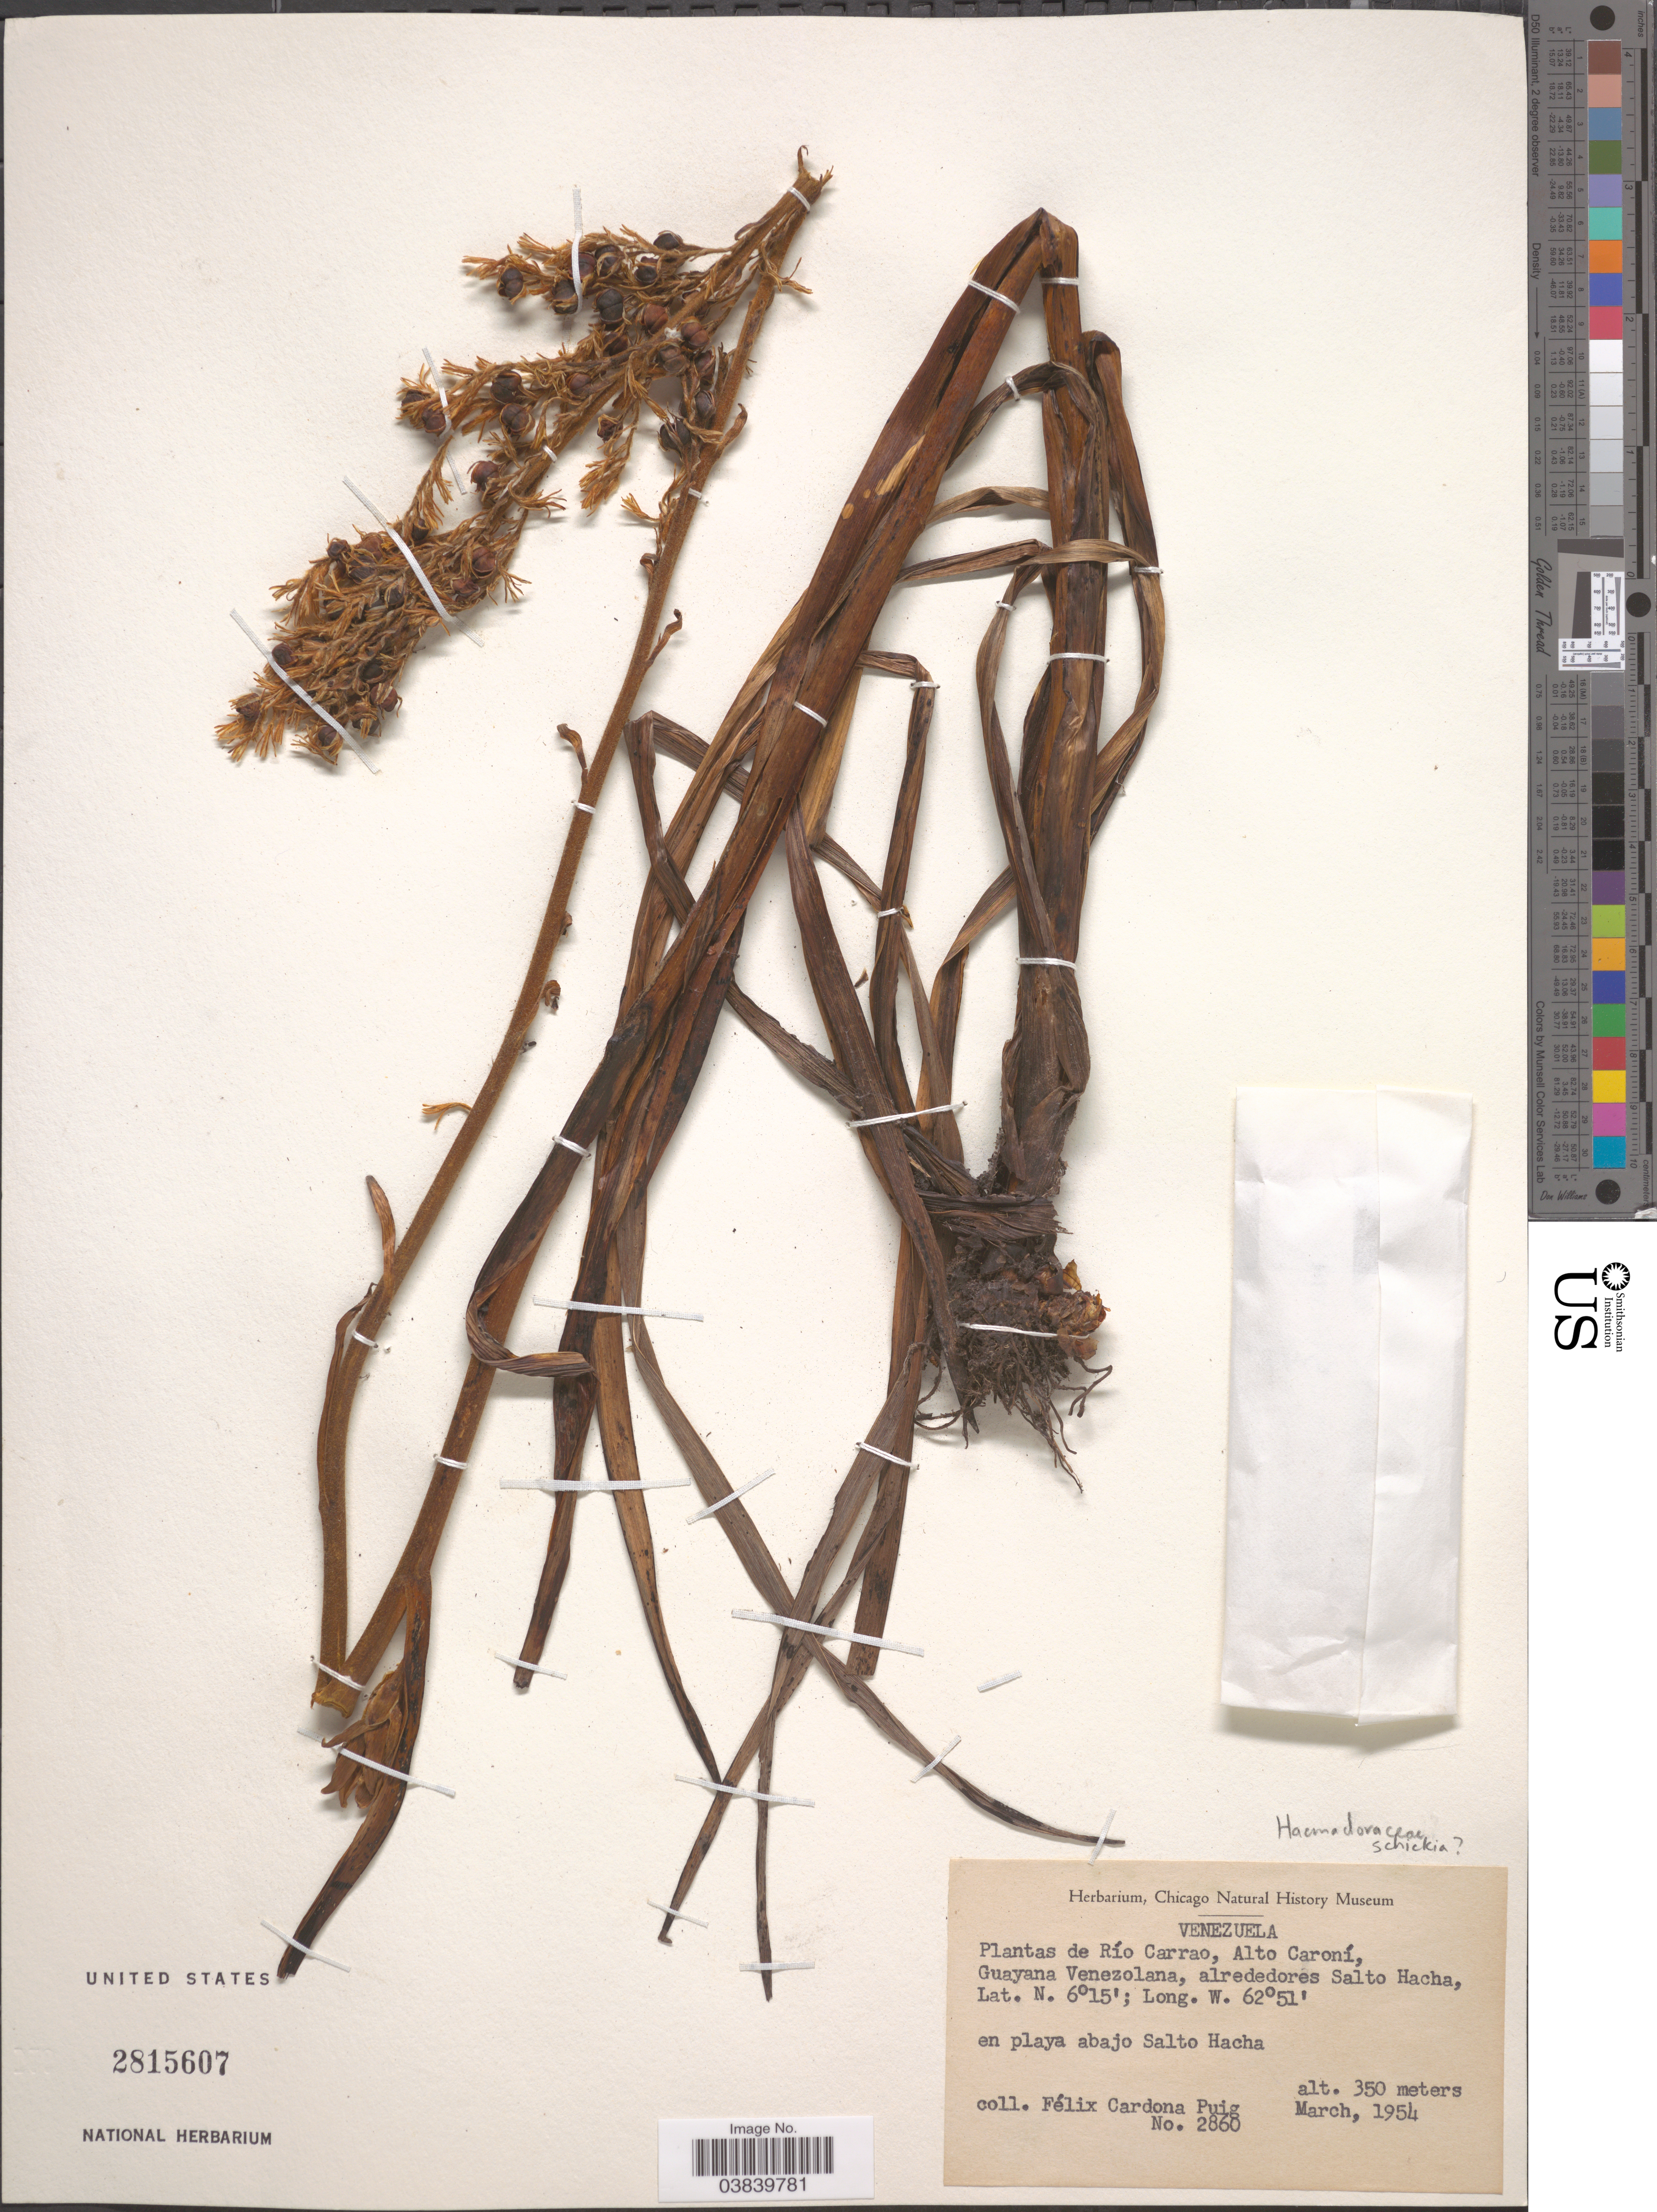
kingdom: Plantae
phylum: Tracheophyta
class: Liliopsida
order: Commelinales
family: Haemodoraceae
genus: Schiekia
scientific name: Schiekia orinocensis subsp. orinocensis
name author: (Kunth) Meisn.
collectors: F. Cardona Puig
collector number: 2860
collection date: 1954-03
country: Venezuela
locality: Río Carrao, Alto Caroní. Guayana Venezolana, alrededores Salto Hacha, en playa abajo Salto Hacha.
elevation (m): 350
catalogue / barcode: US 2815607